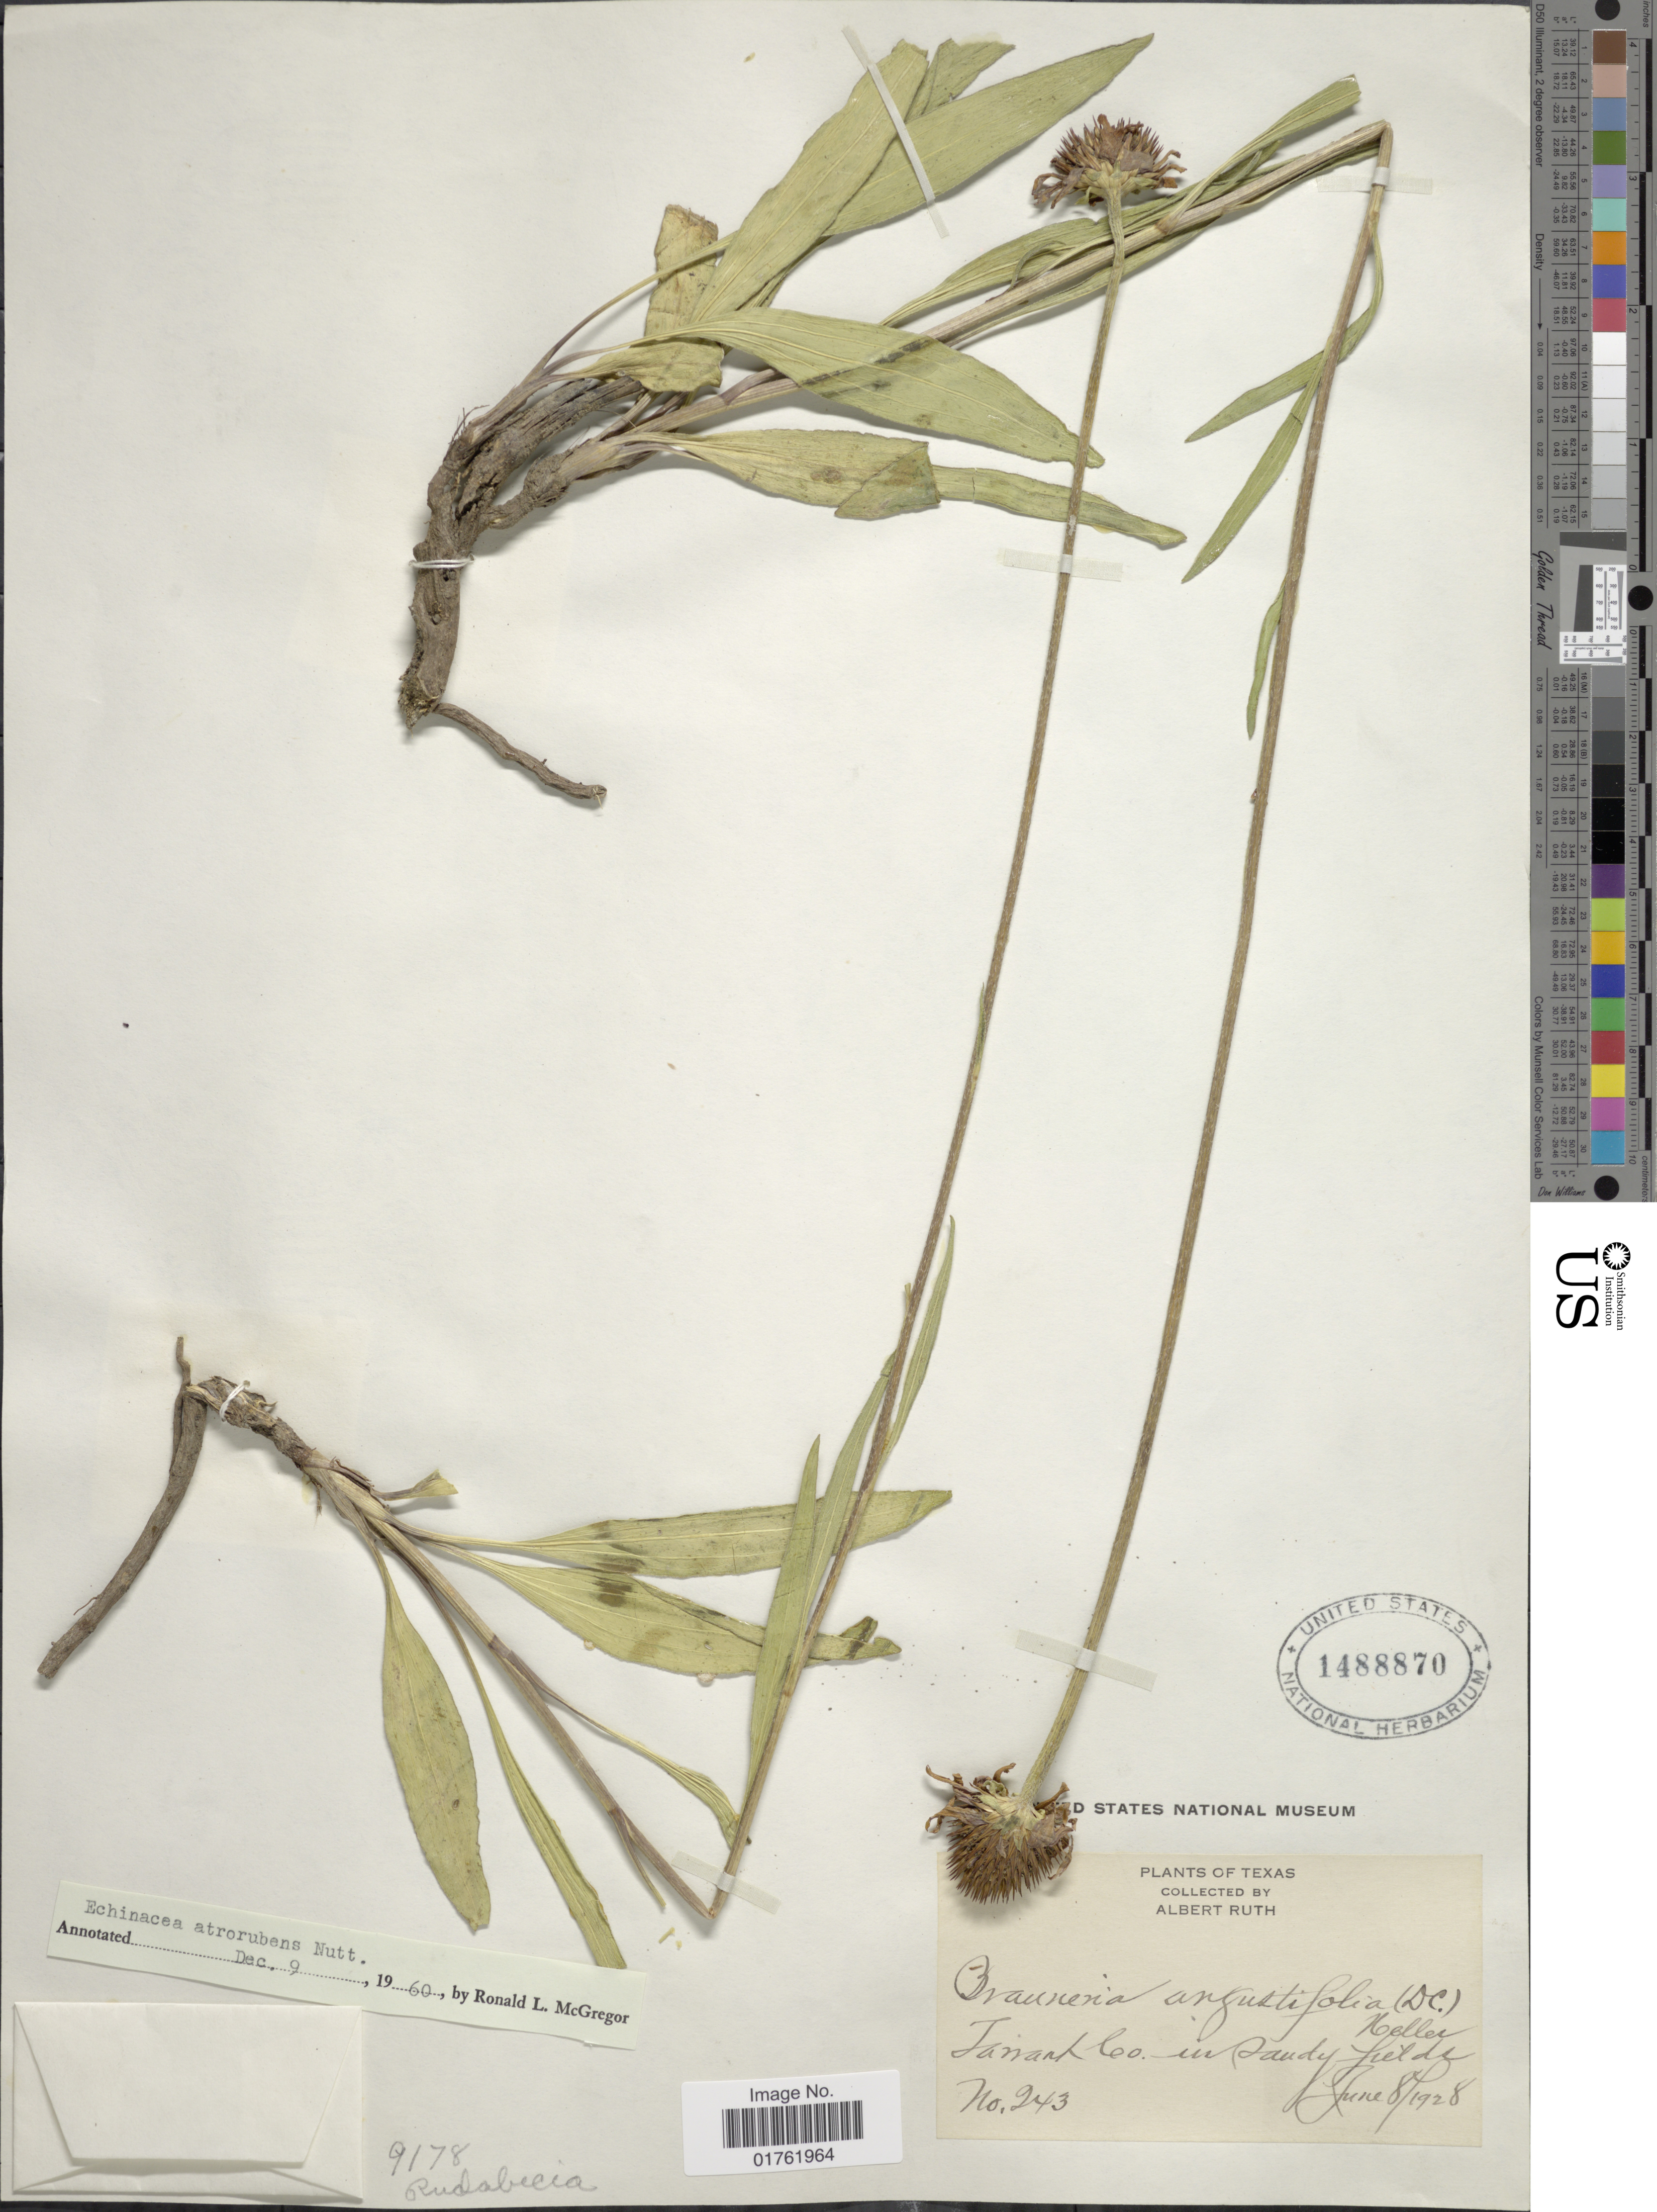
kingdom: Plantae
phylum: Tracheophyta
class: Magnoliopsida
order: Asterales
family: Asteraceae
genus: Echinacea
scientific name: Echinacea atrorubens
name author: (Nutt.) Nutt.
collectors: A. Ruth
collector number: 243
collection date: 1928-06-08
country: United States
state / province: Texas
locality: Tanant Co, in sandy fields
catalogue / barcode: US 1488870